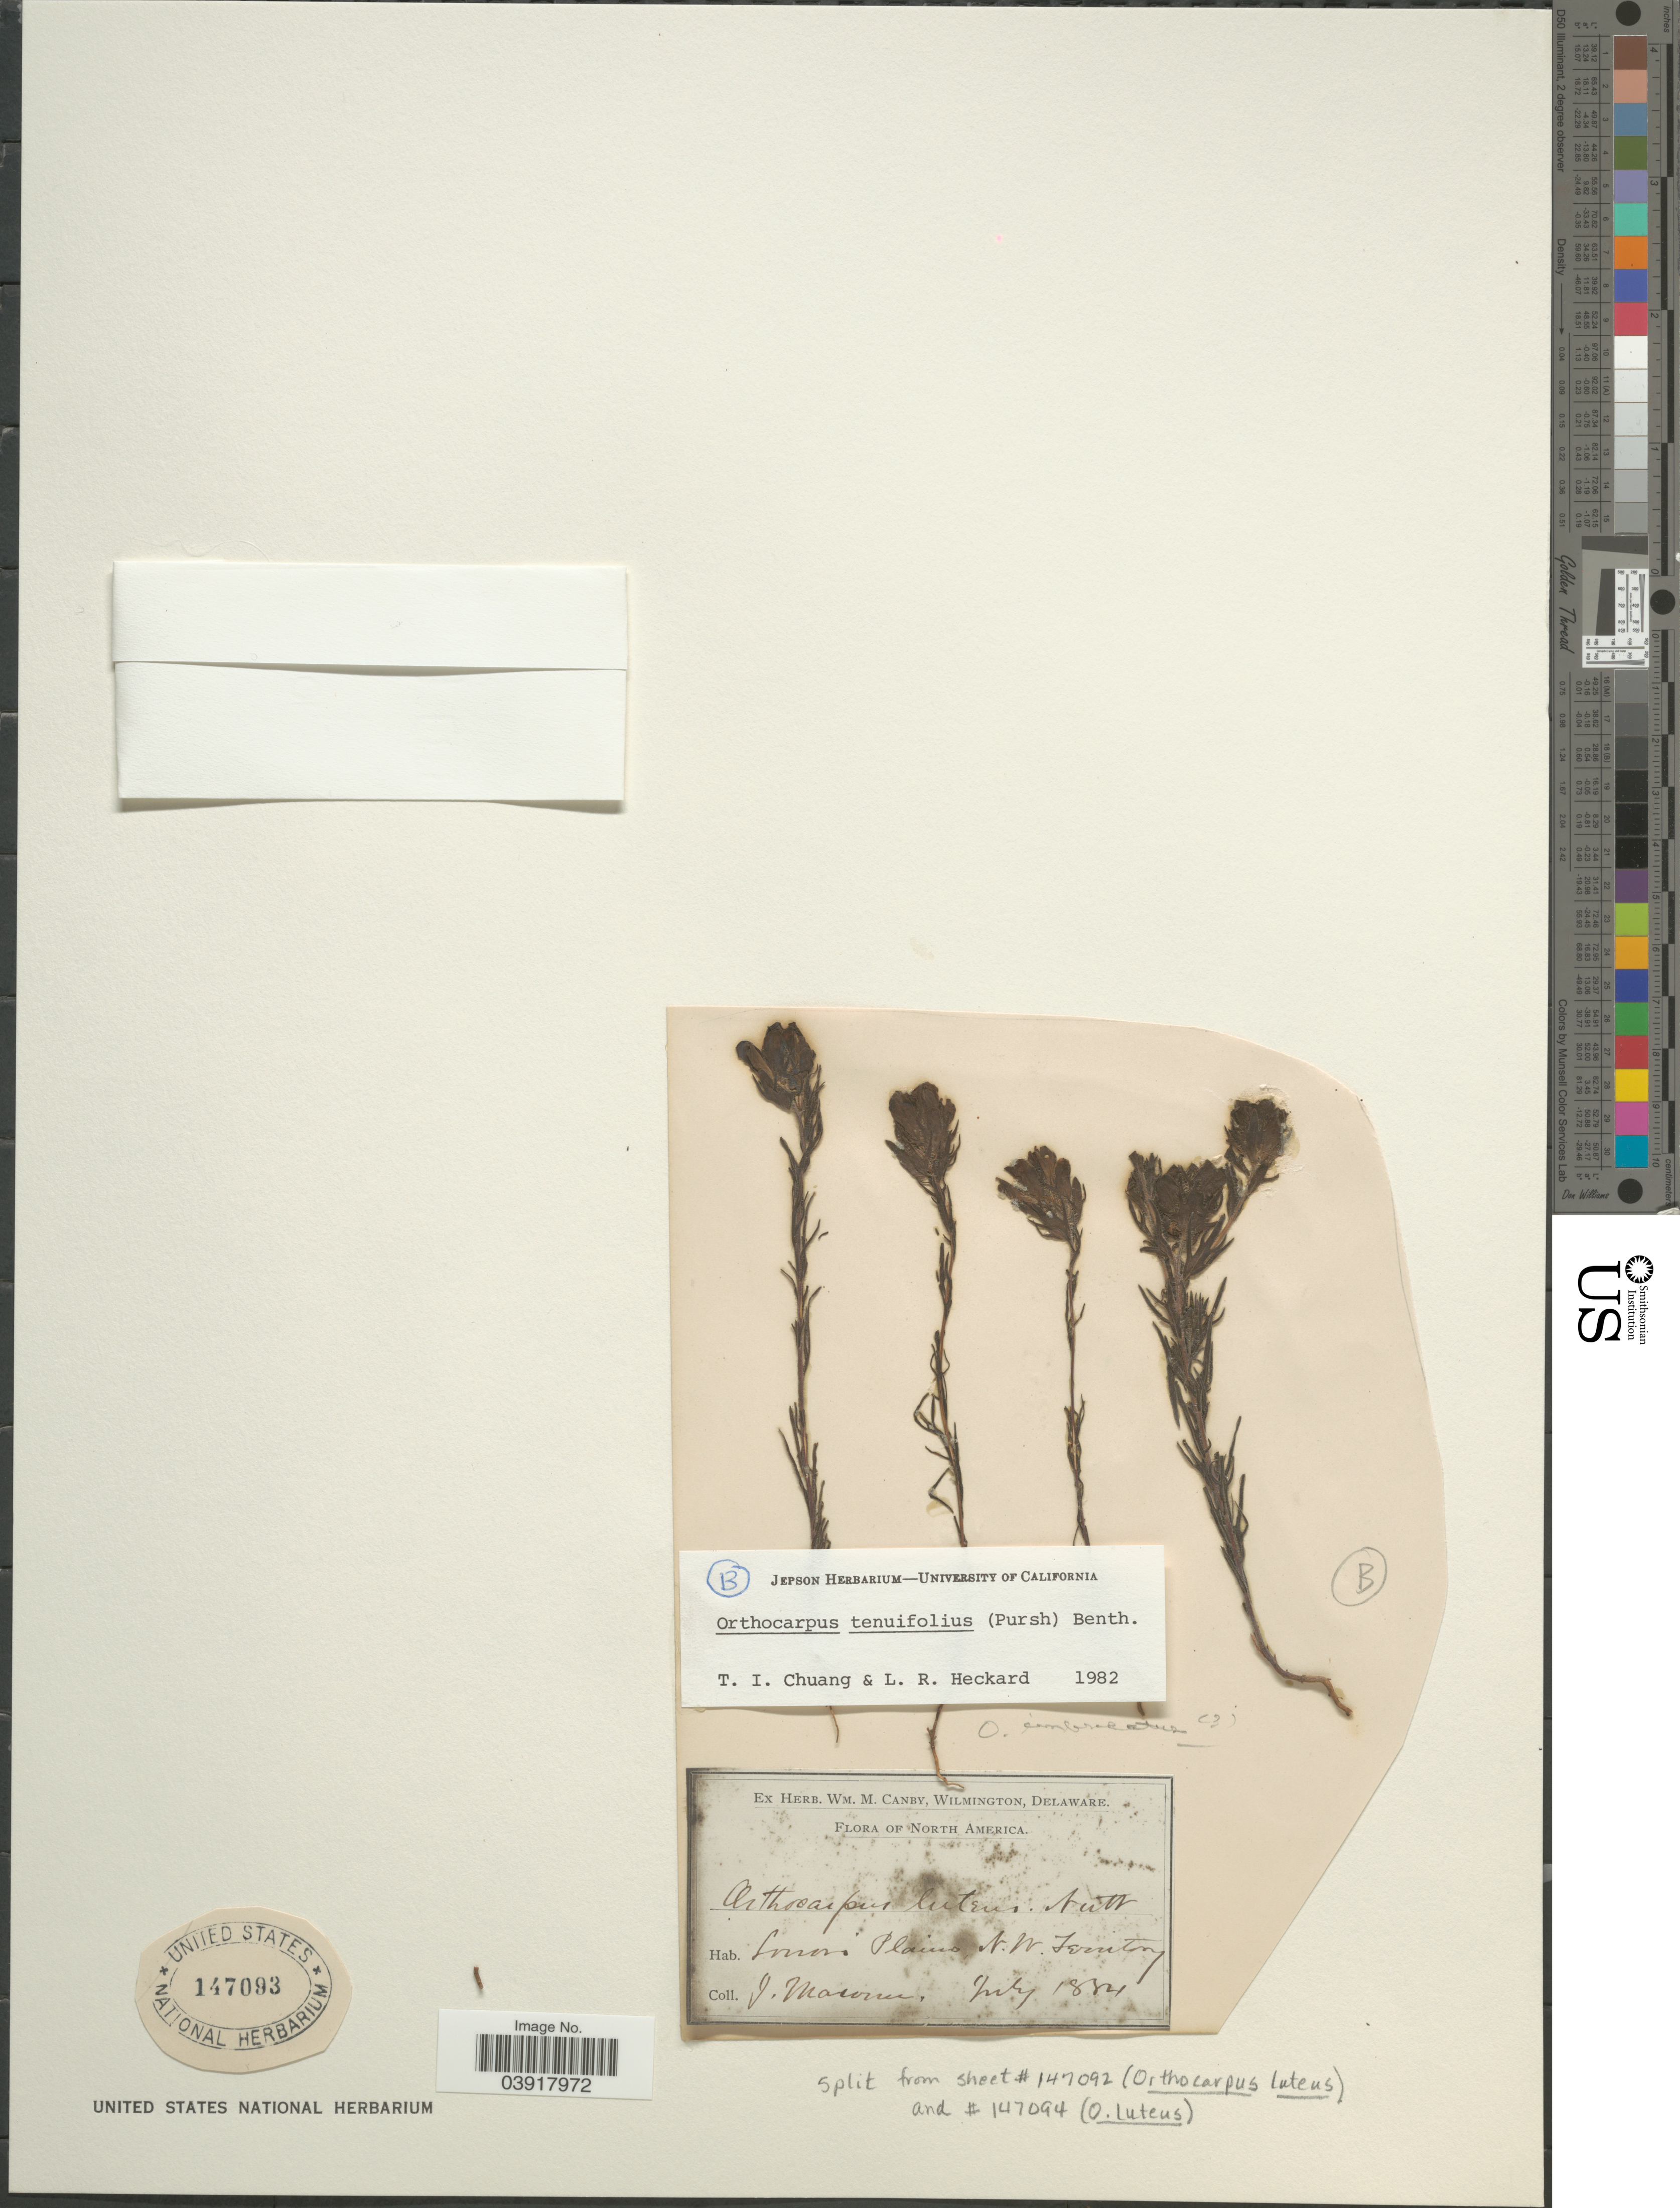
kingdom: Plantae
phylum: Tracheophyta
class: Magnoliopsida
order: Lamiales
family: Orobanchaceae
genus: Orthocarpus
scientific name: Orthocarpus tenuifolius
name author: (Pursh) Benth.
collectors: J. Macoun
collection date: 1884-07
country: Canada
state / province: Northwest Territories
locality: Souris Plains N.W. Territory.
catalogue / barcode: US 147093